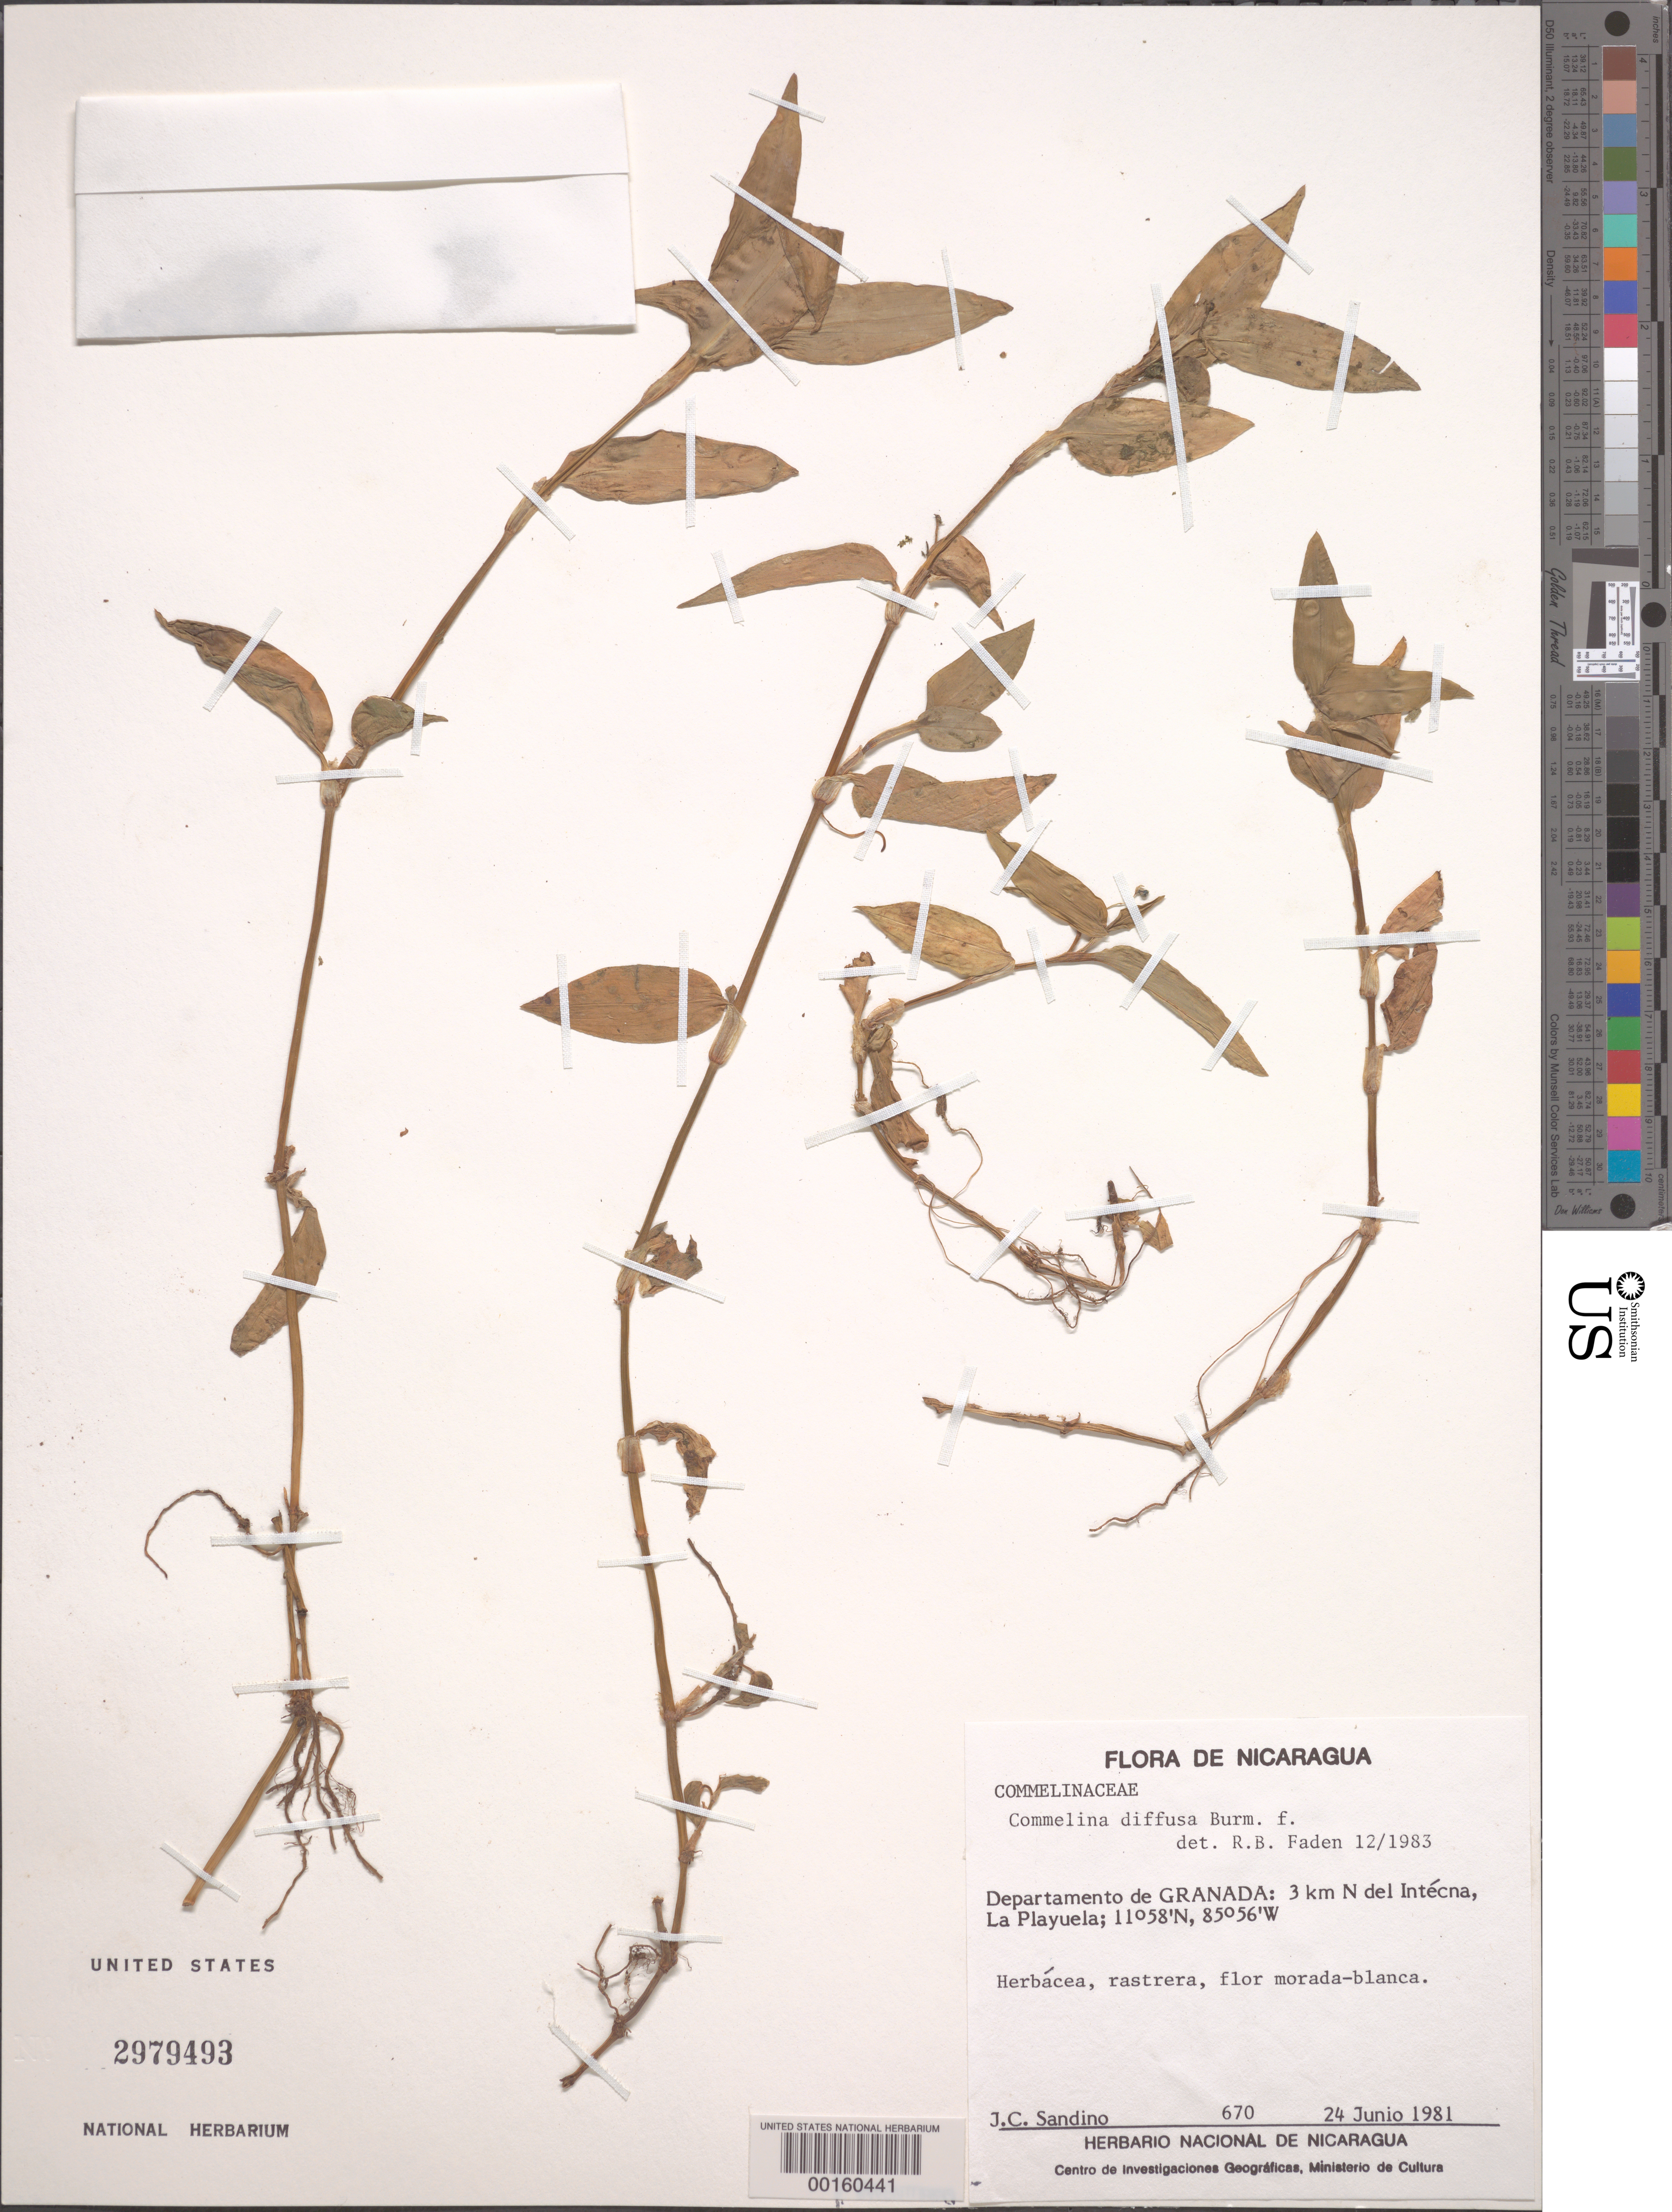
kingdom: Plantae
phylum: Tracheophyta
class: Liliopsida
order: Commelinales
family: Commelinaceae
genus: Commelina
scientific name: Commelina diffusa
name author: Burm. f.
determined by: Faden, Robert B., (US), Smithsonian Institution - National Museum of Natural History (UNITED STATES)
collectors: J. Sandino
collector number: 670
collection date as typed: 24 Jun 1981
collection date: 1981-06-24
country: Nicaragua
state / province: Granada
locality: N of intecna, la playuela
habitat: Trailside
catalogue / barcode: US 2979493